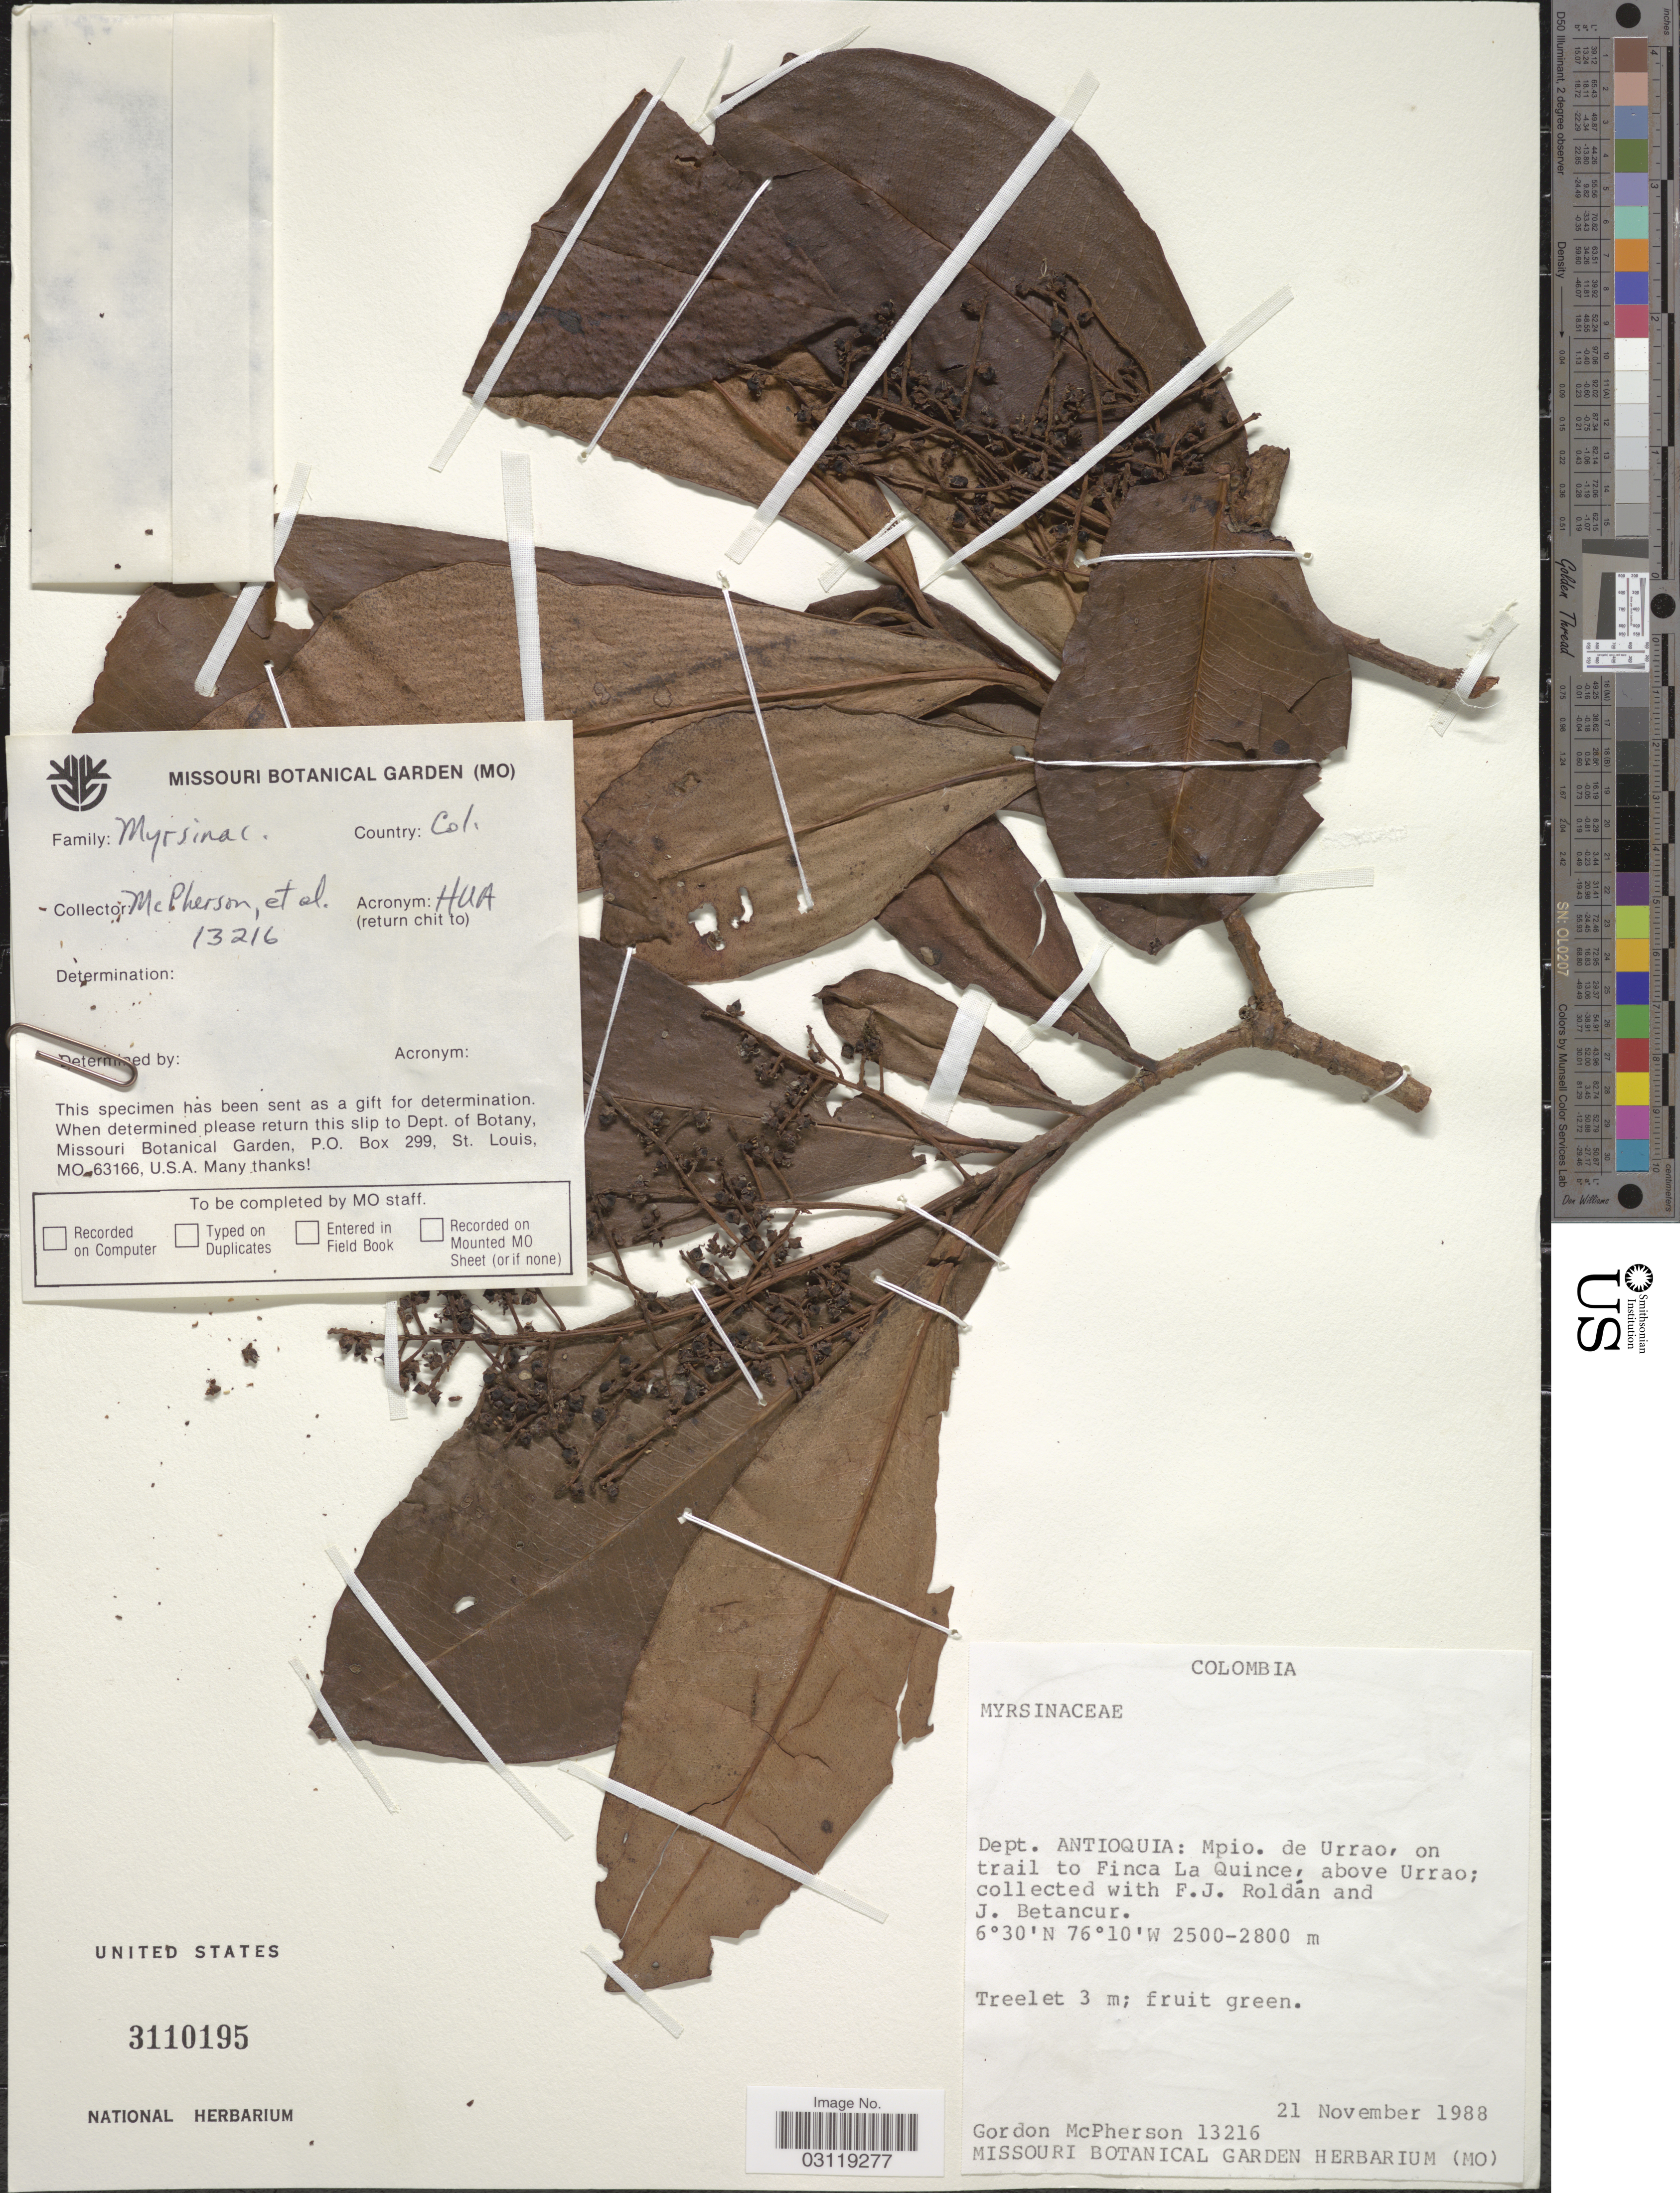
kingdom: Plantae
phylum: Tracheophyta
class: Magnoliopsida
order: Ericales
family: Primulaceae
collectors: G. D. McPherson, F. J. Roldán & J. Betancur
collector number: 13216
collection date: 1988-11-21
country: Colombia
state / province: Antioquia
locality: Dept. Antioquia: Mpio. de Urrao, on trail to Finca La Quince, above Urrao.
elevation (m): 2500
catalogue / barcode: US 3110195